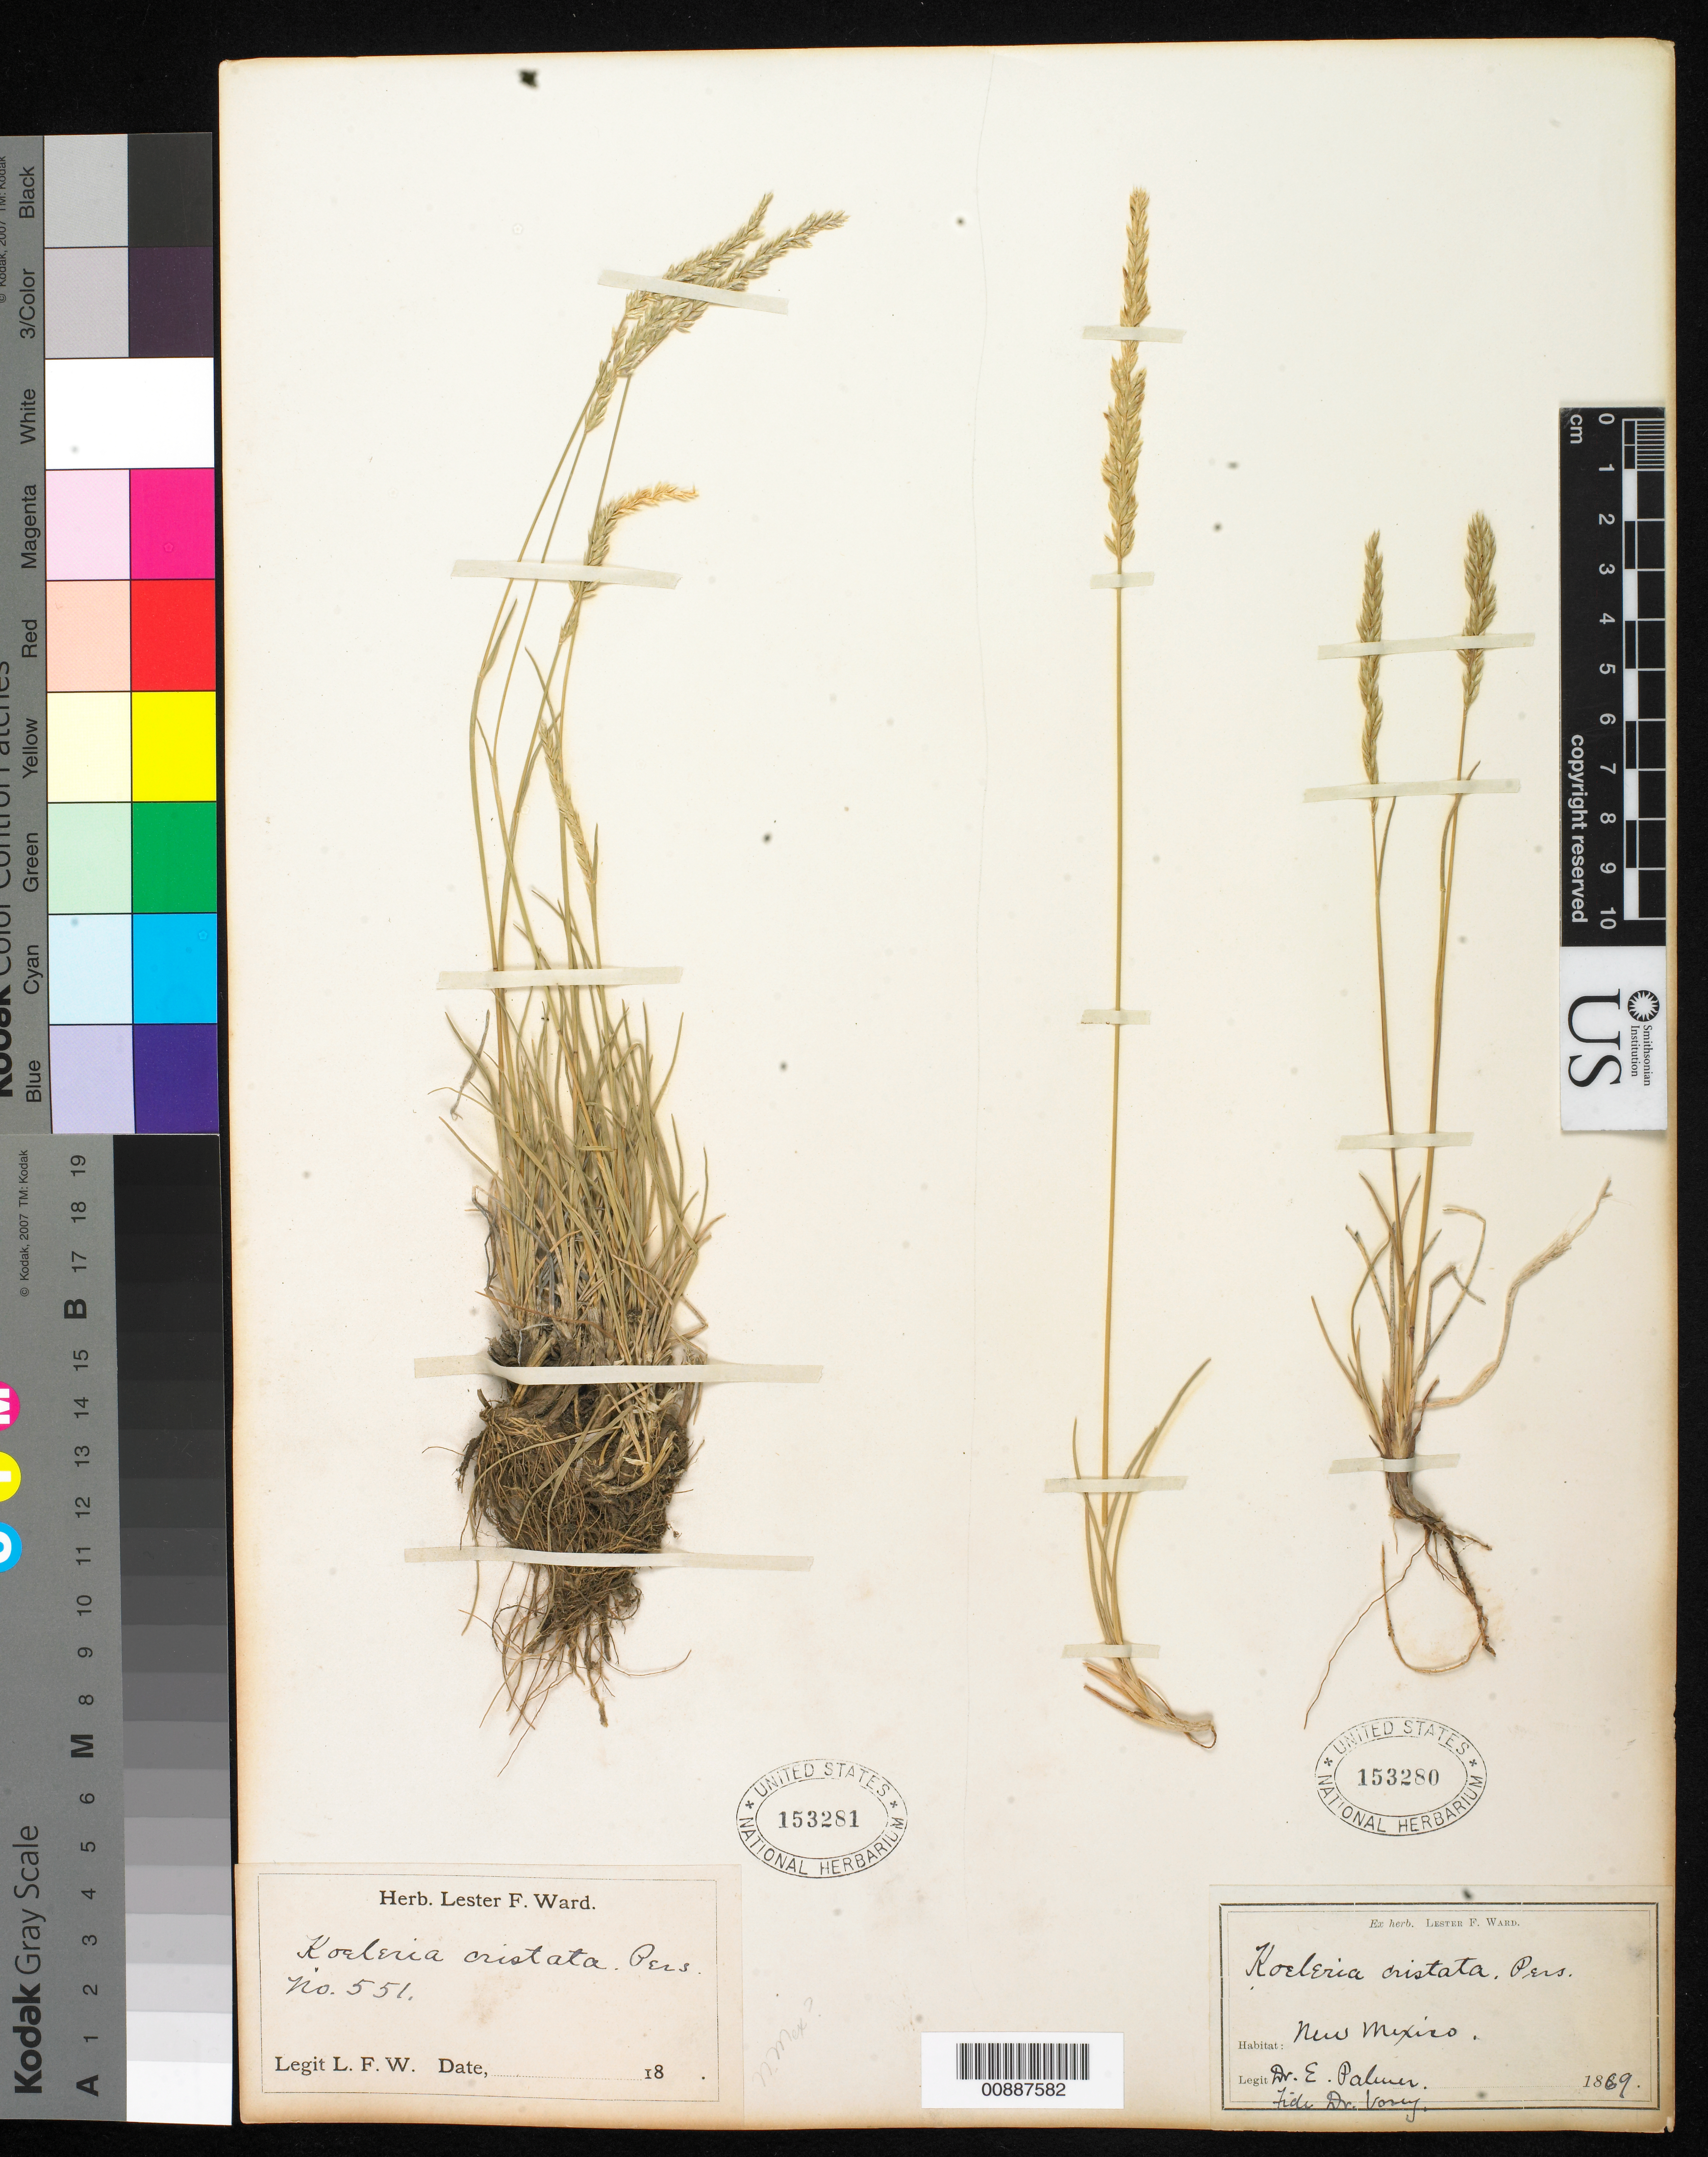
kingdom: Plantae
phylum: Tracheophyta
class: Liliopsida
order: Poales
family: Poaceae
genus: Koeleria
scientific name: Koeleria pyramidata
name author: (Lam.) P. Beauv.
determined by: Poaceae Reorganization Project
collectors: L. F. Ward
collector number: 551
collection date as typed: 18--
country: United States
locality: USA.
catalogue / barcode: US 153281-2